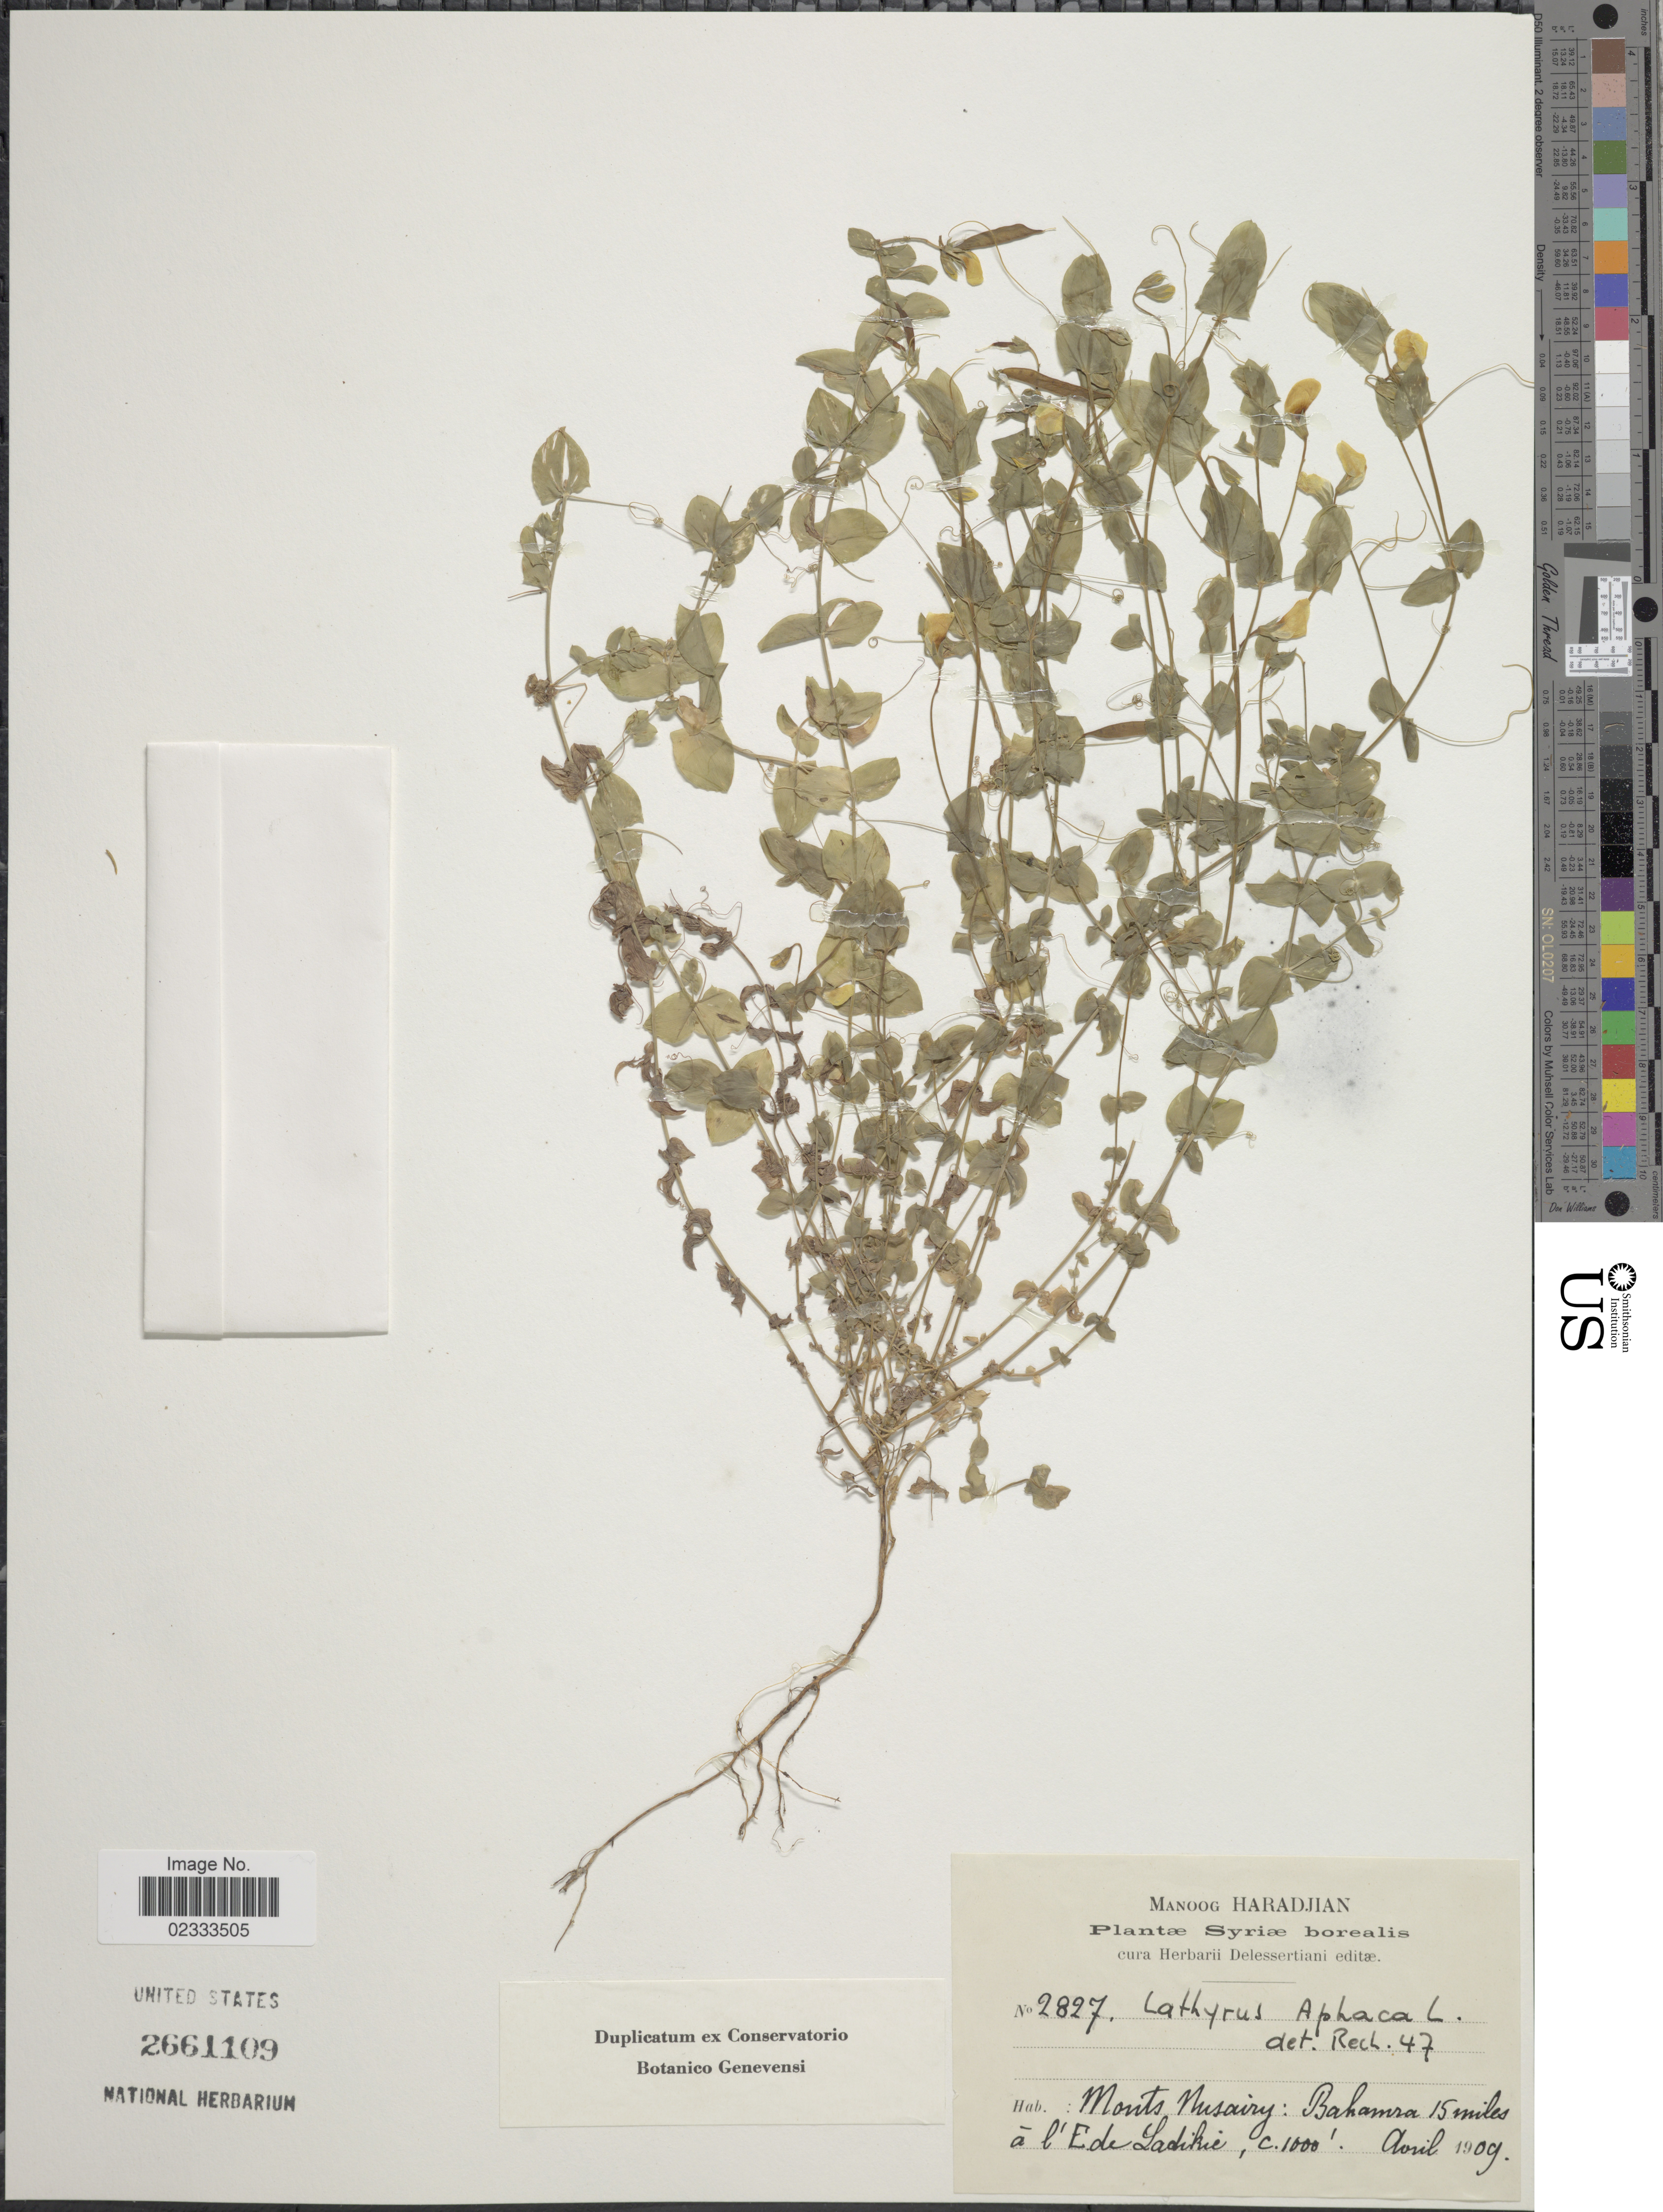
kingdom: Plantae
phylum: Tracheophyta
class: Magnoliopsida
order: Fabales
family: Fabaceae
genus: Lathyrus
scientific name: Lathyrus aphaca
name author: L.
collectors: M. Haradjian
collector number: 2827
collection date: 1909-04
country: Syria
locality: Monts Nusairy: Bahamra 15 miles a l' Ede Ladikie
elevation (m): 305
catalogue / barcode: US 2661109